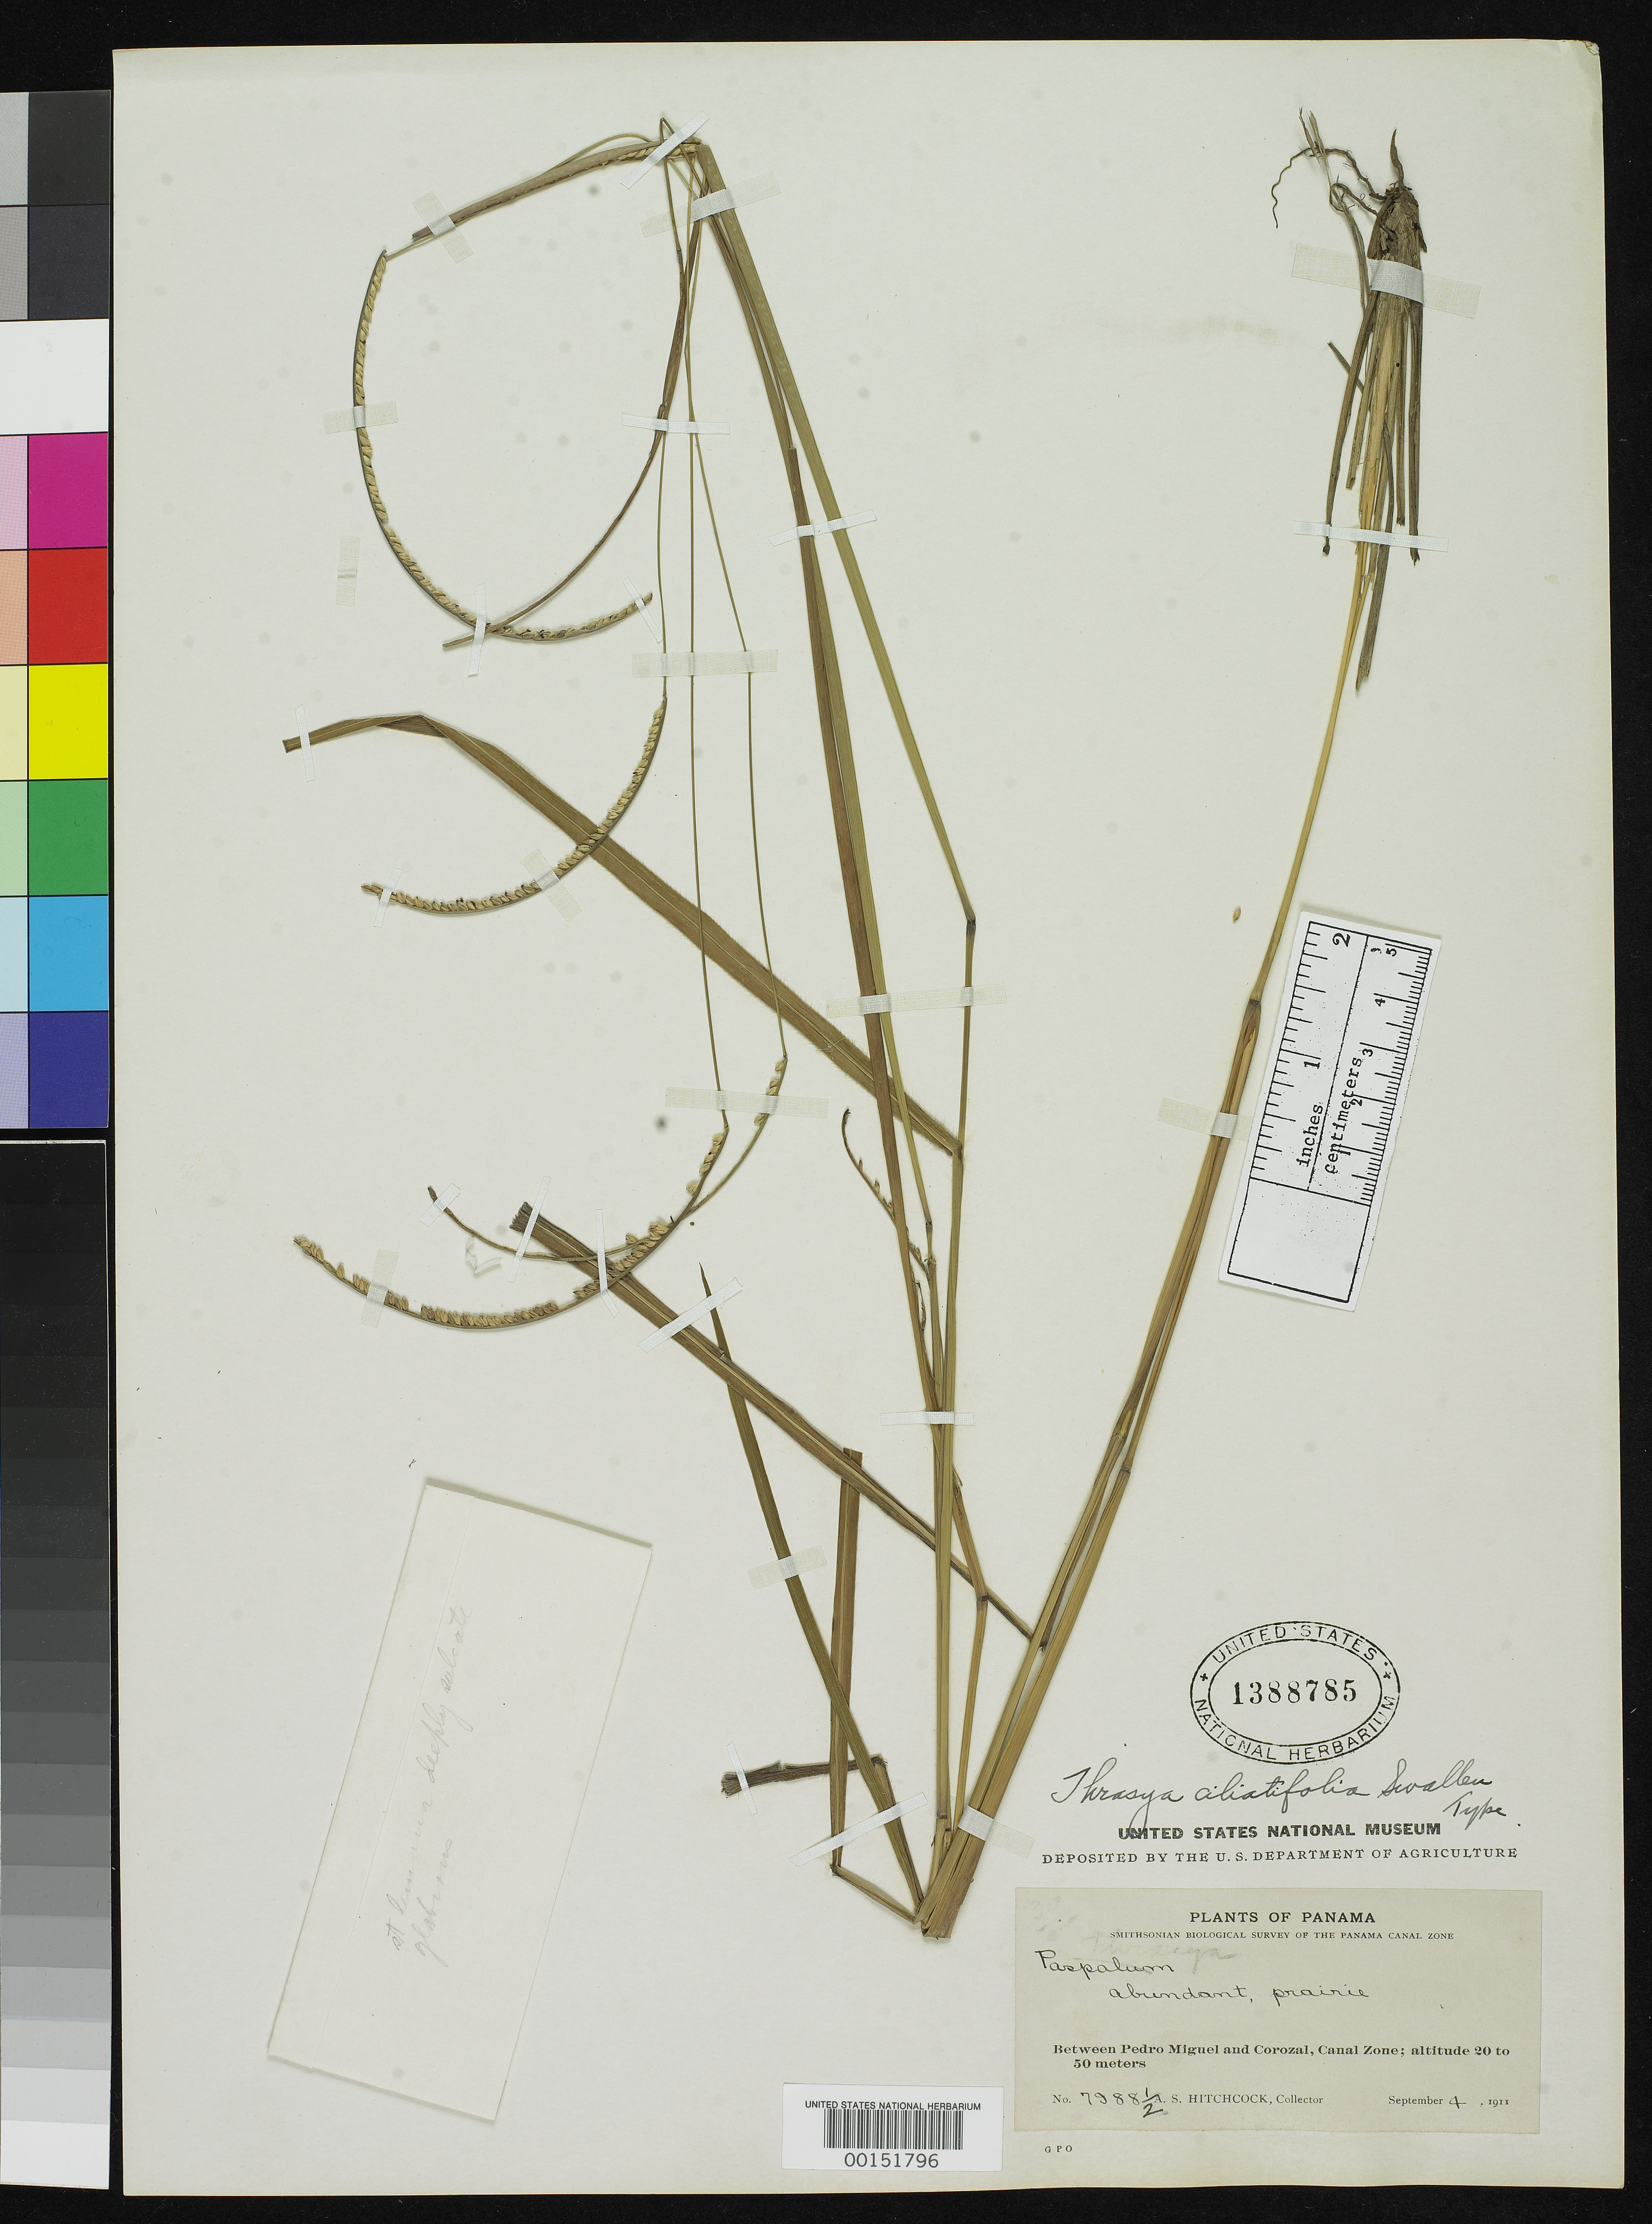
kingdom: Plantae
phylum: Tracheophyta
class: Liliopsida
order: Poales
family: Poaceae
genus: Thrasya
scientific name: Thrasya ciliatifolia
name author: Swallen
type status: Isotype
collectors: A. S. Hitchcock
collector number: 7988 1/2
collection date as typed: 04 Sep 1911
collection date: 1911-09-04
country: Panama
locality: Between Pedro Miguel and Corozal.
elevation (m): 20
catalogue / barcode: US 1388785